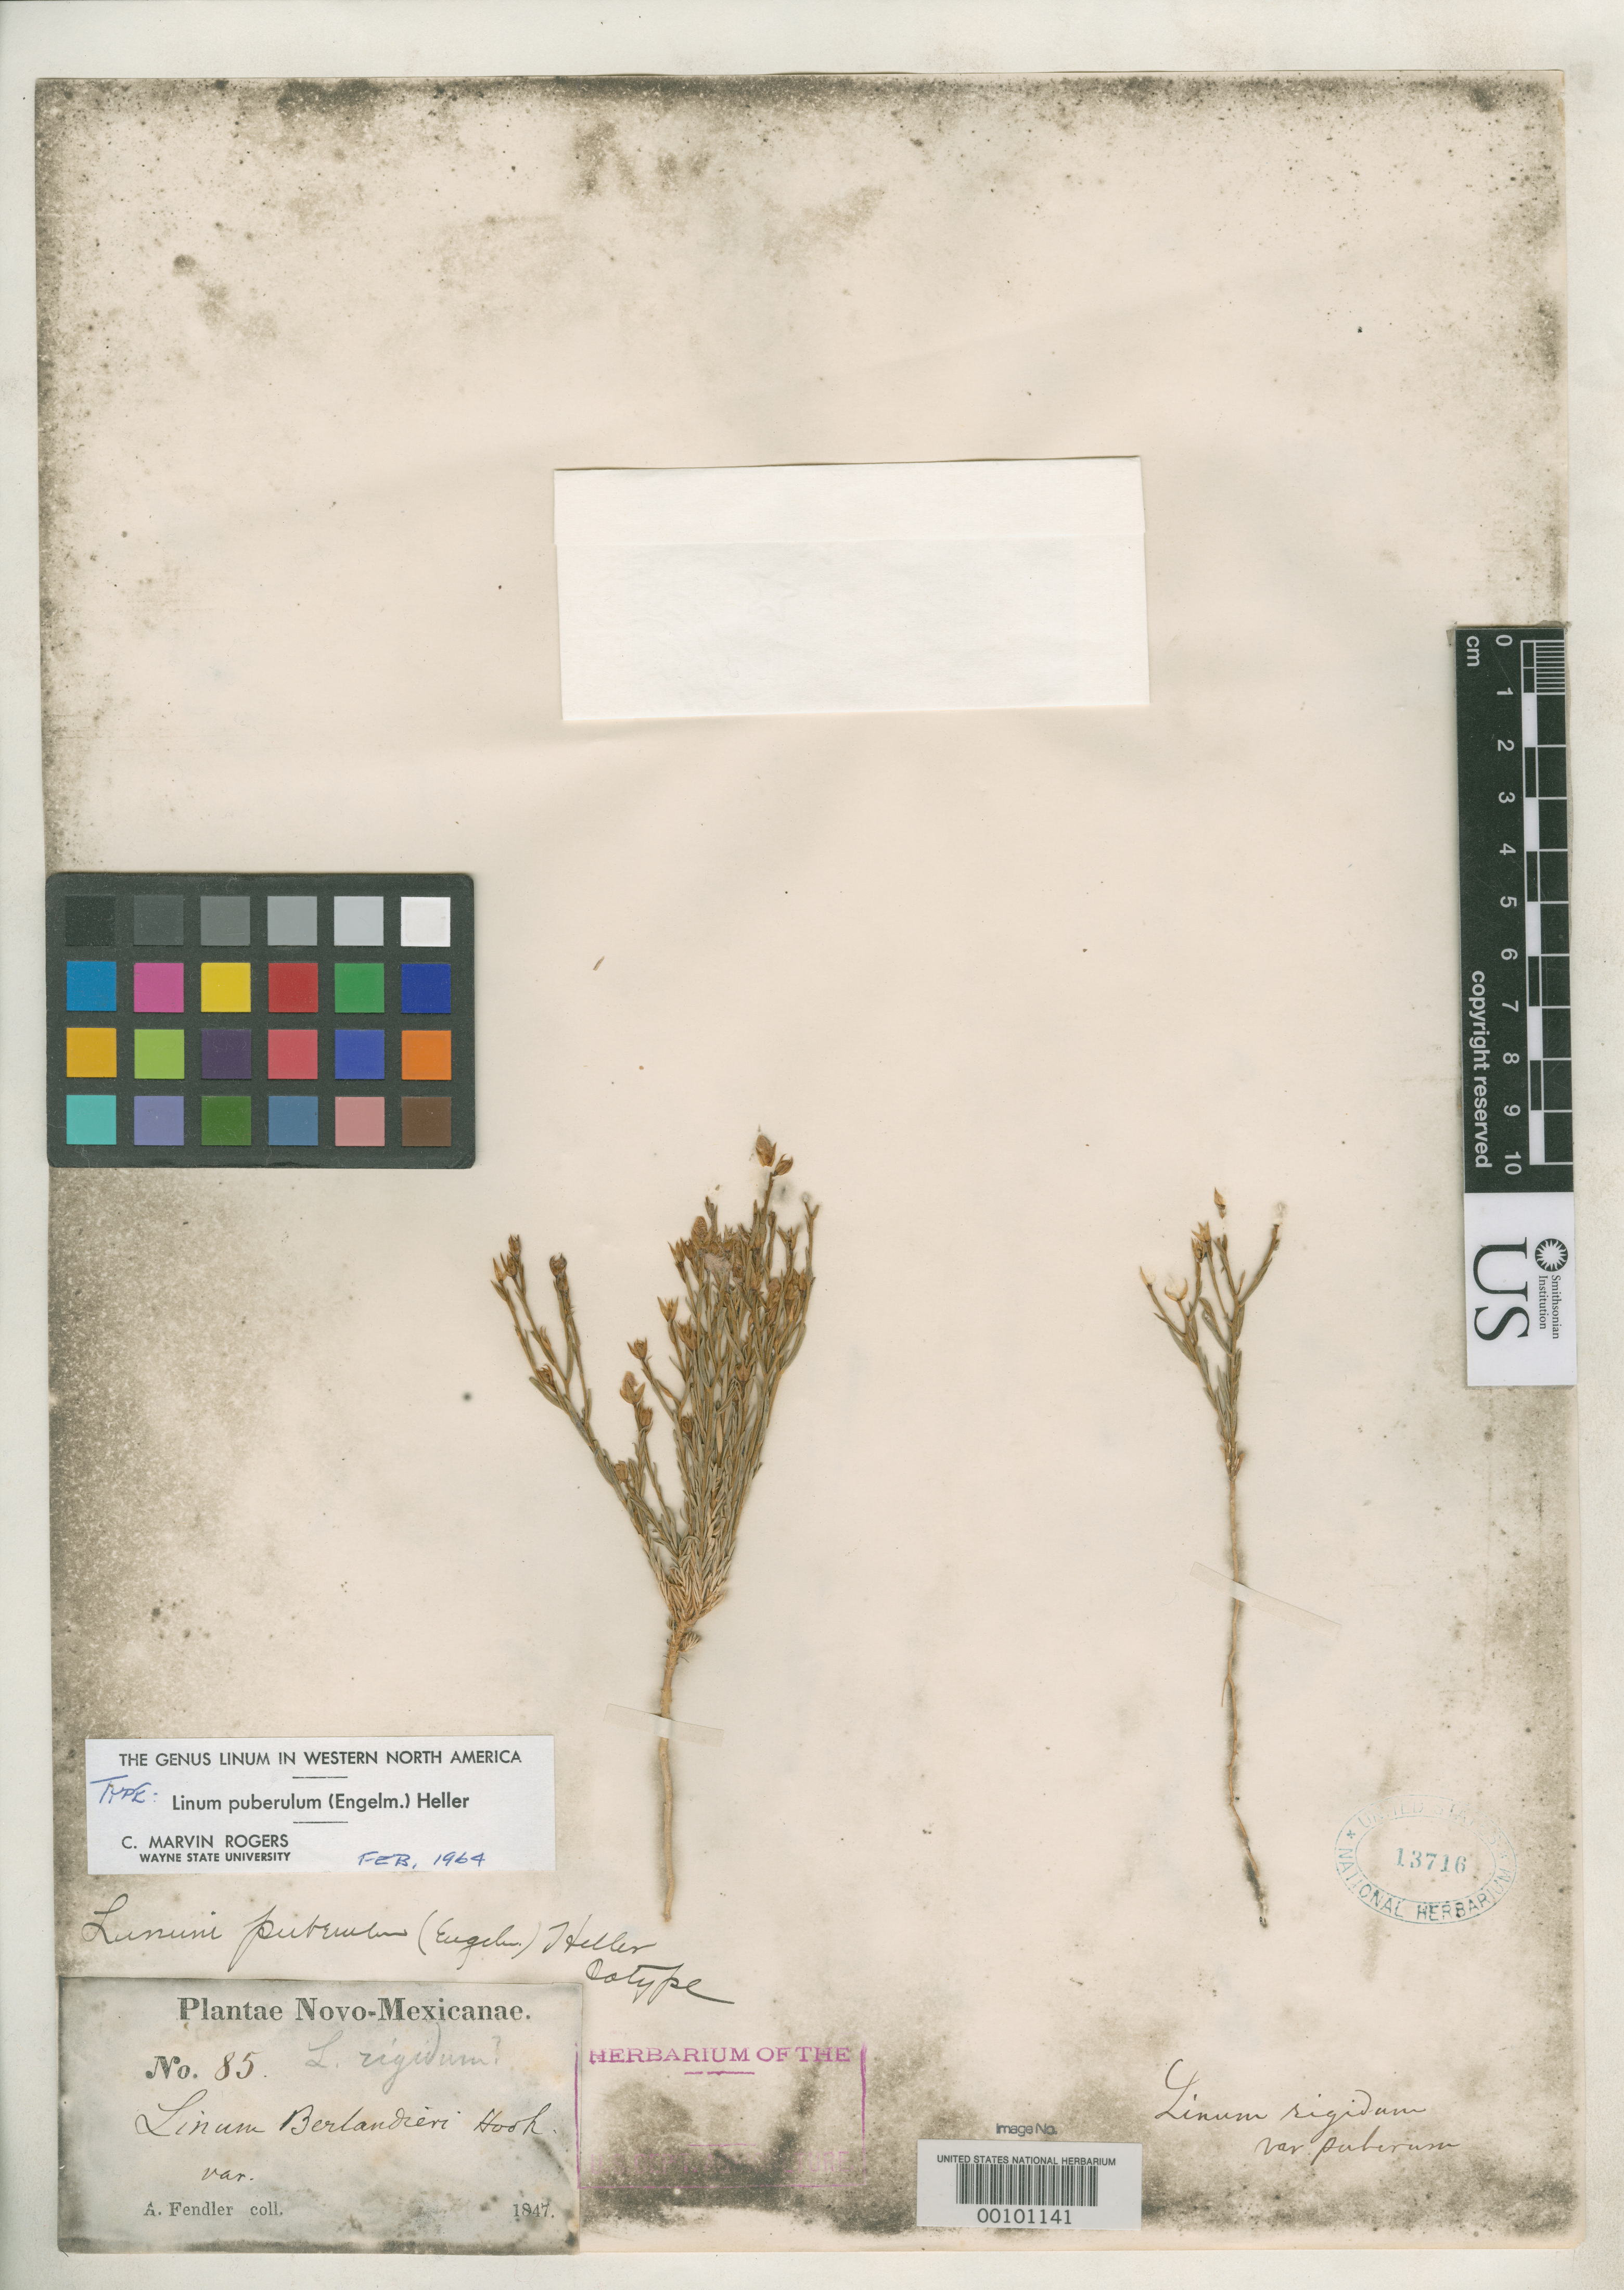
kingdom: Plantae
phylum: Tracheophyta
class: Magnoliopsida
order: Malpighiales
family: Linaceae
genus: Linum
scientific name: Linum rigidum var. puberulum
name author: Engelm. ex A. Gray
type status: Isotype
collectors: A. Fendler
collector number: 85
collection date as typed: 1847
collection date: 1847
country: United States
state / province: New Mexico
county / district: Santa Fe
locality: Santa Fe to Cimarron River.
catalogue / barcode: US 13716